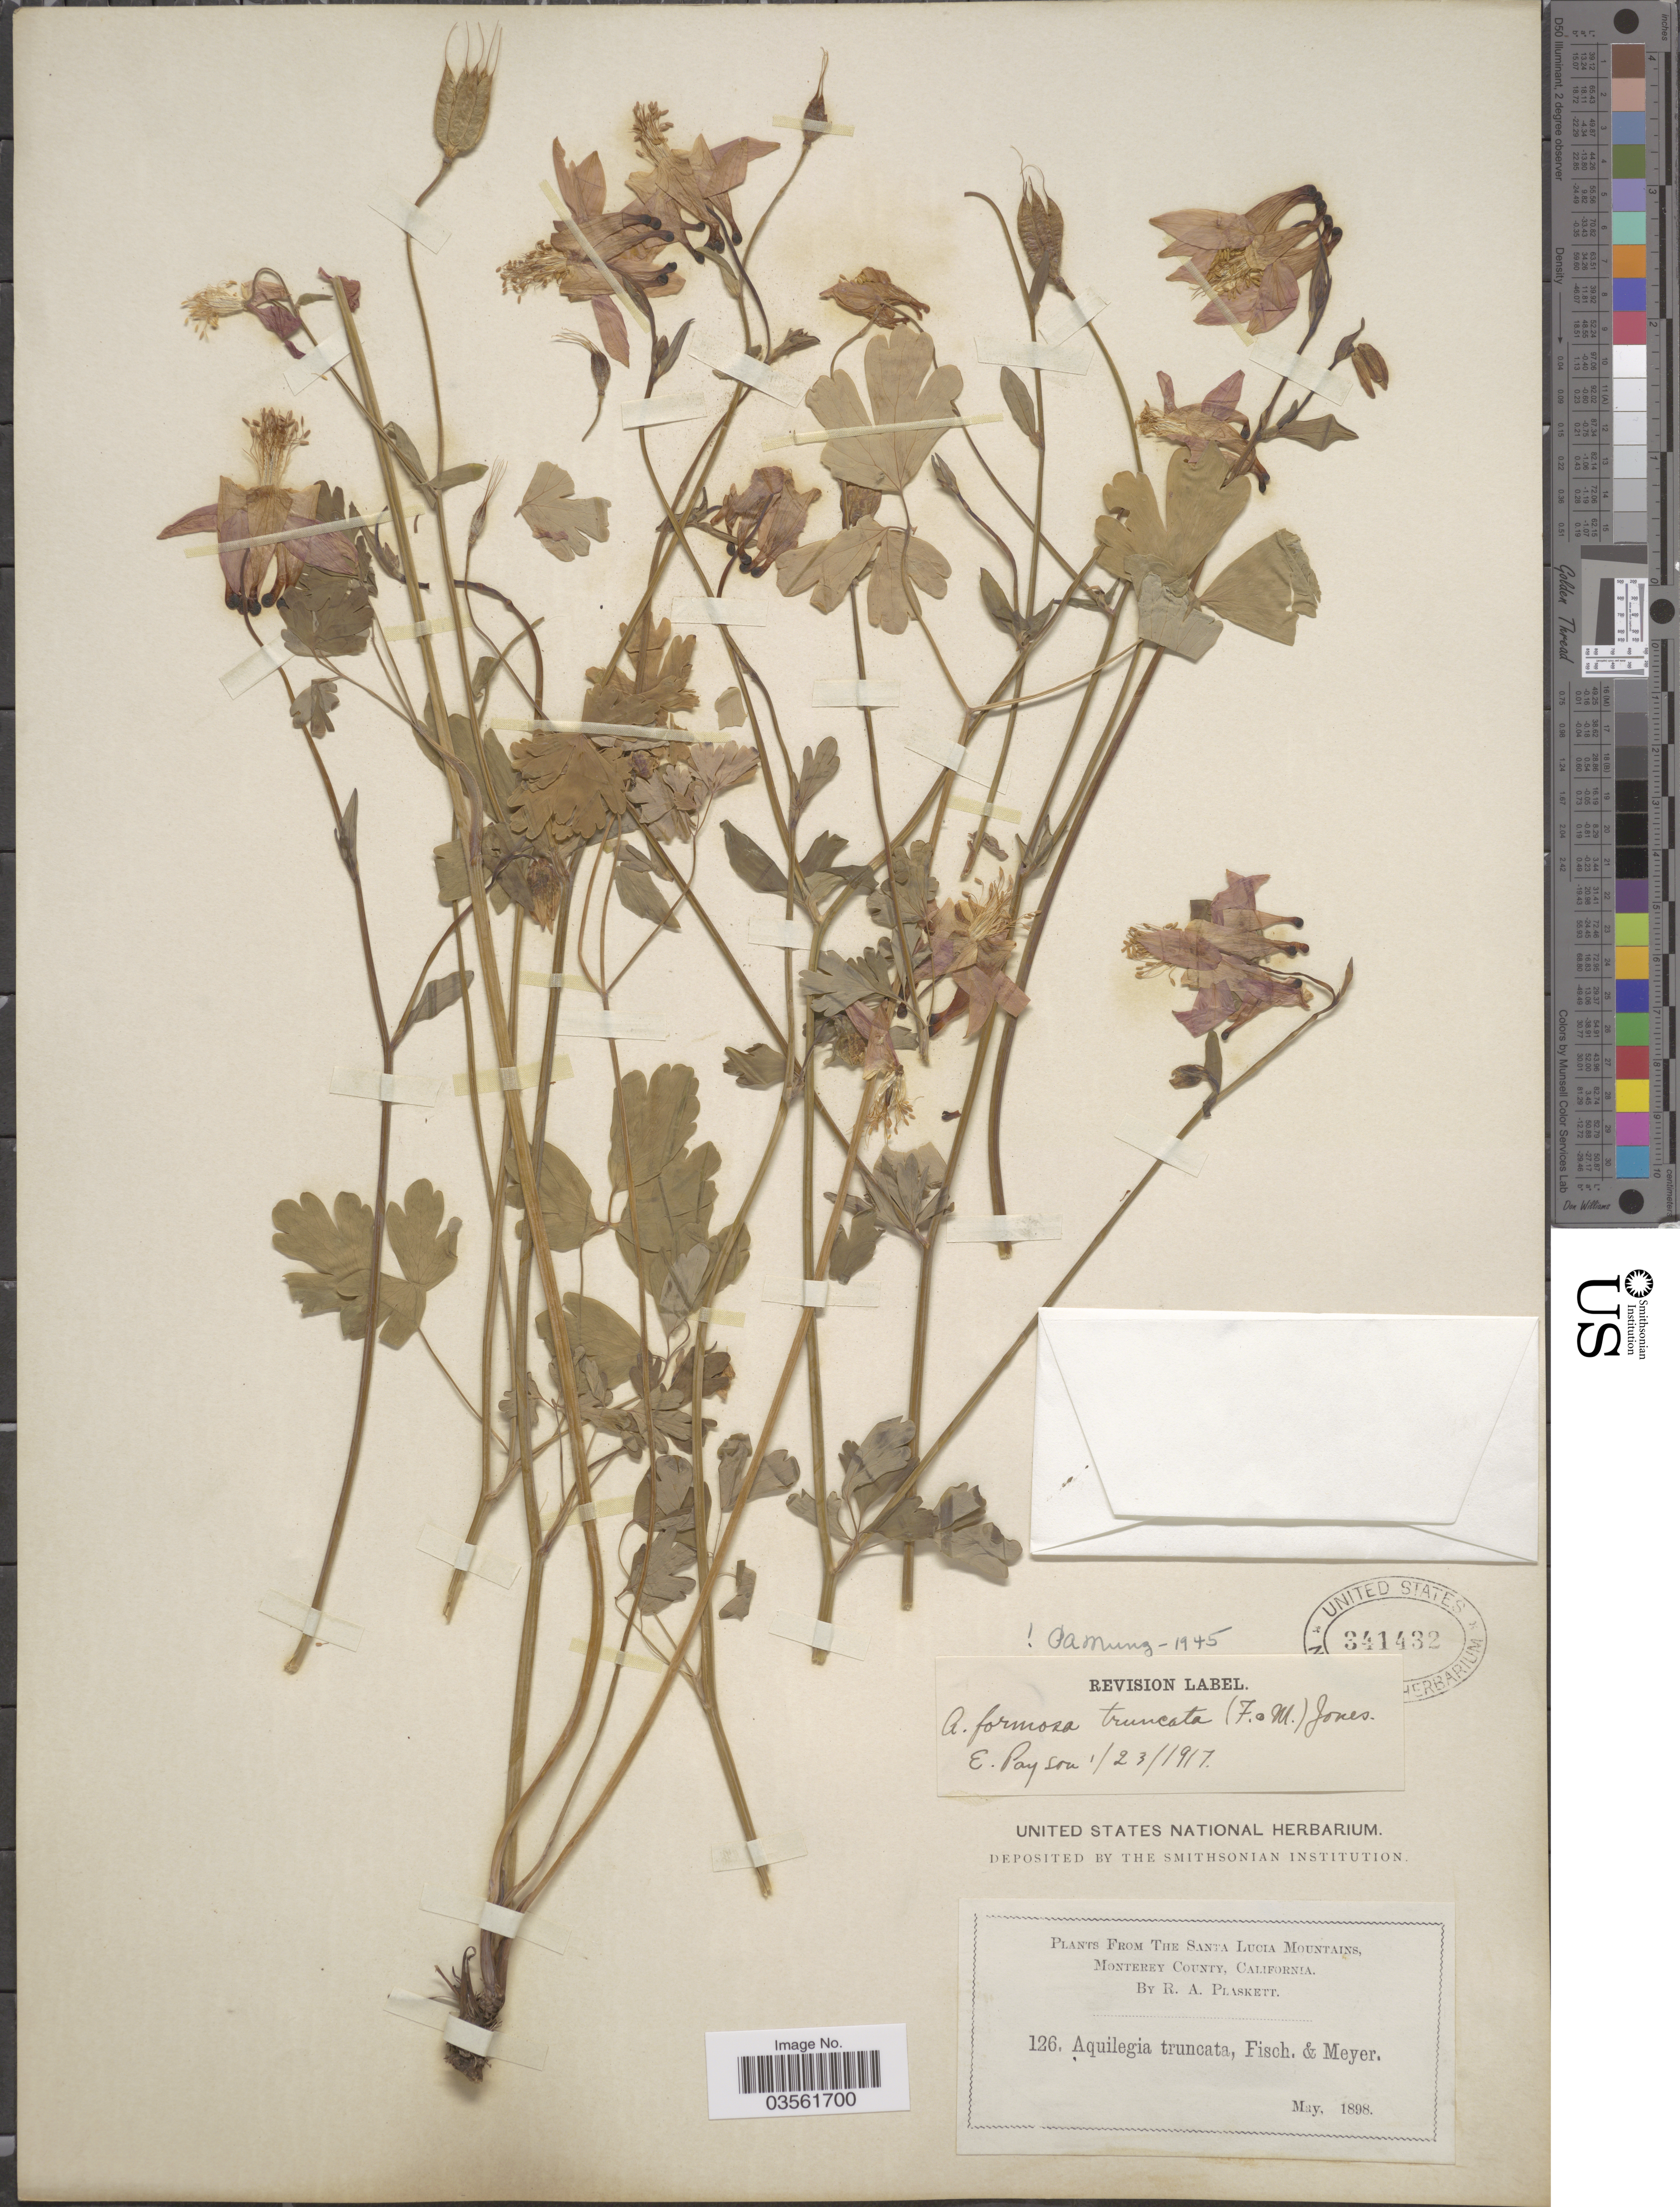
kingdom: Plantae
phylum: Tracheophyta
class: Magnoliopsida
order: Ranunculales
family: Ranunculaceae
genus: Aquilegia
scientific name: Aquilegia formosa var. truncata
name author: M.E. Jones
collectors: R. Plaskett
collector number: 126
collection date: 1898-05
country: United States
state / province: California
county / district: Monterey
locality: The Santa Lucia Mountains. Monterey County.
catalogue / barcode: US 341432